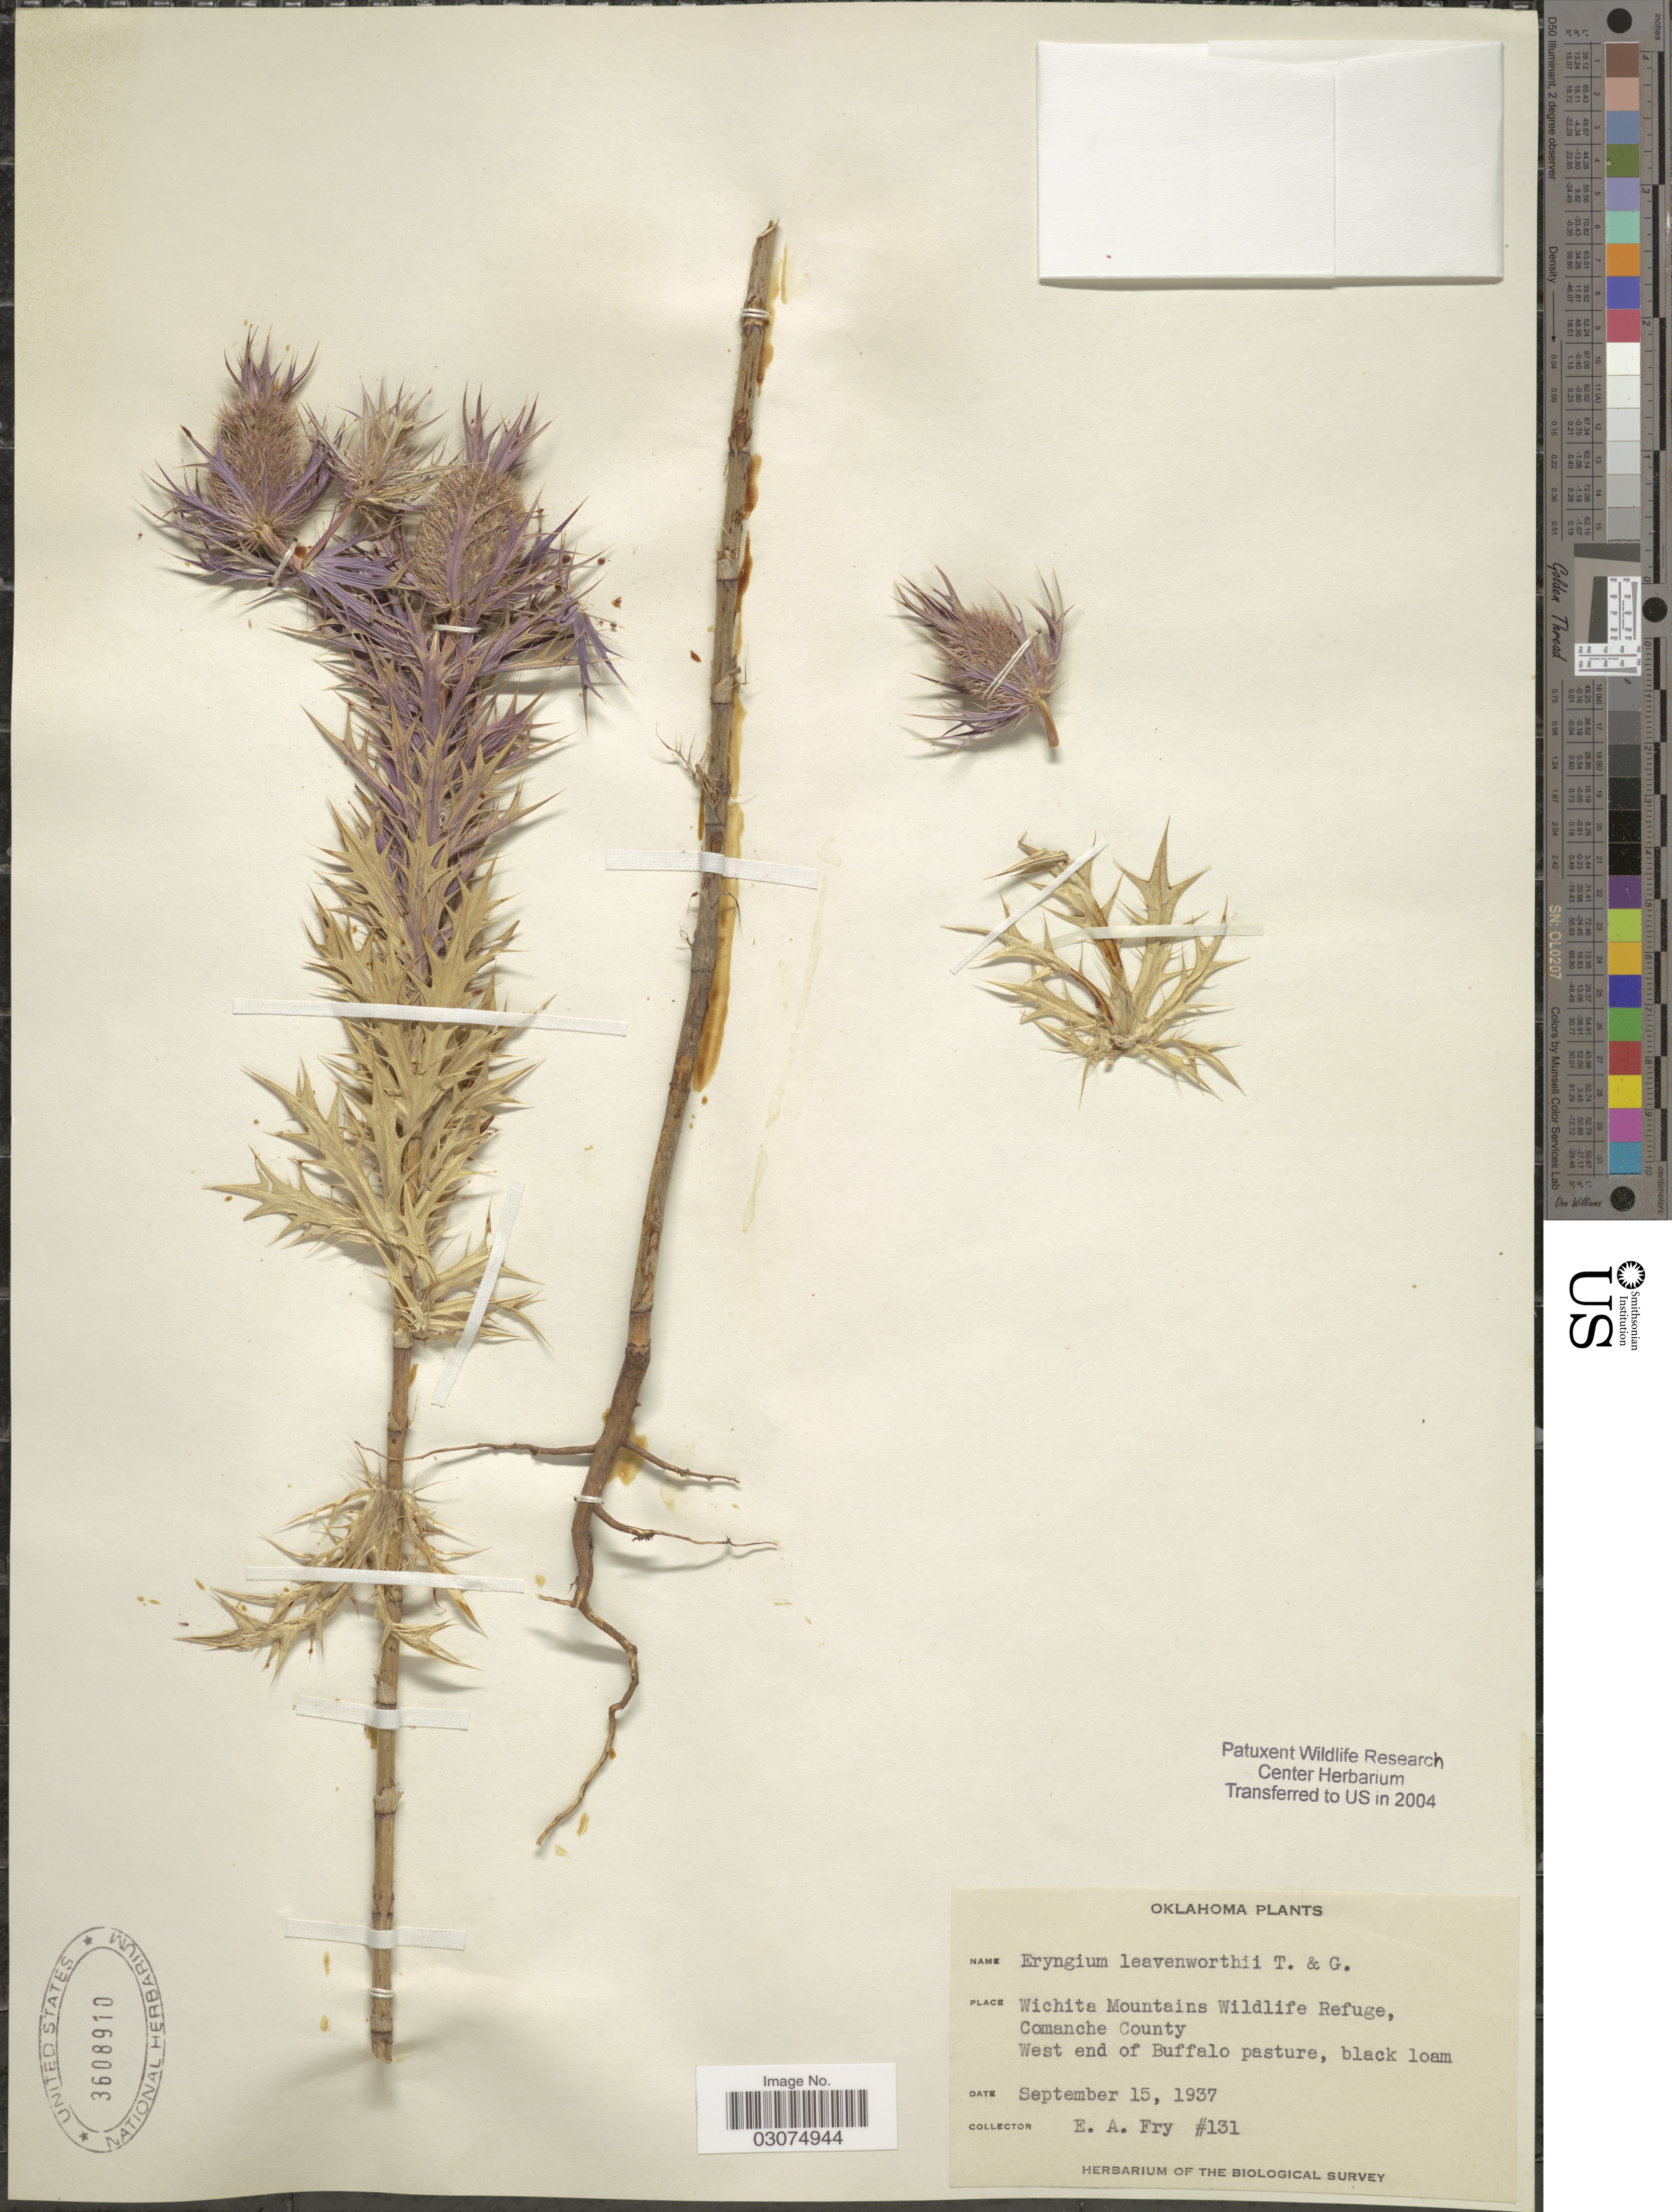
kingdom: Plantae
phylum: Tracheophyta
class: Magnoliopsida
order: Apiales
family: Apiaceae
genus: Eryngium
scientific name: Eryngium leavenworthii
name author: Torr. & A. Gray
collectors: E. Fry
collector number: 131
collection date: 1937-09-15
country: United States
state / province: Oklahoma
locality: Wichita Mountains Wildlife Refuge, Comanche County. West end of Buffalo pasture.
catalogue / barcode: US 3608910